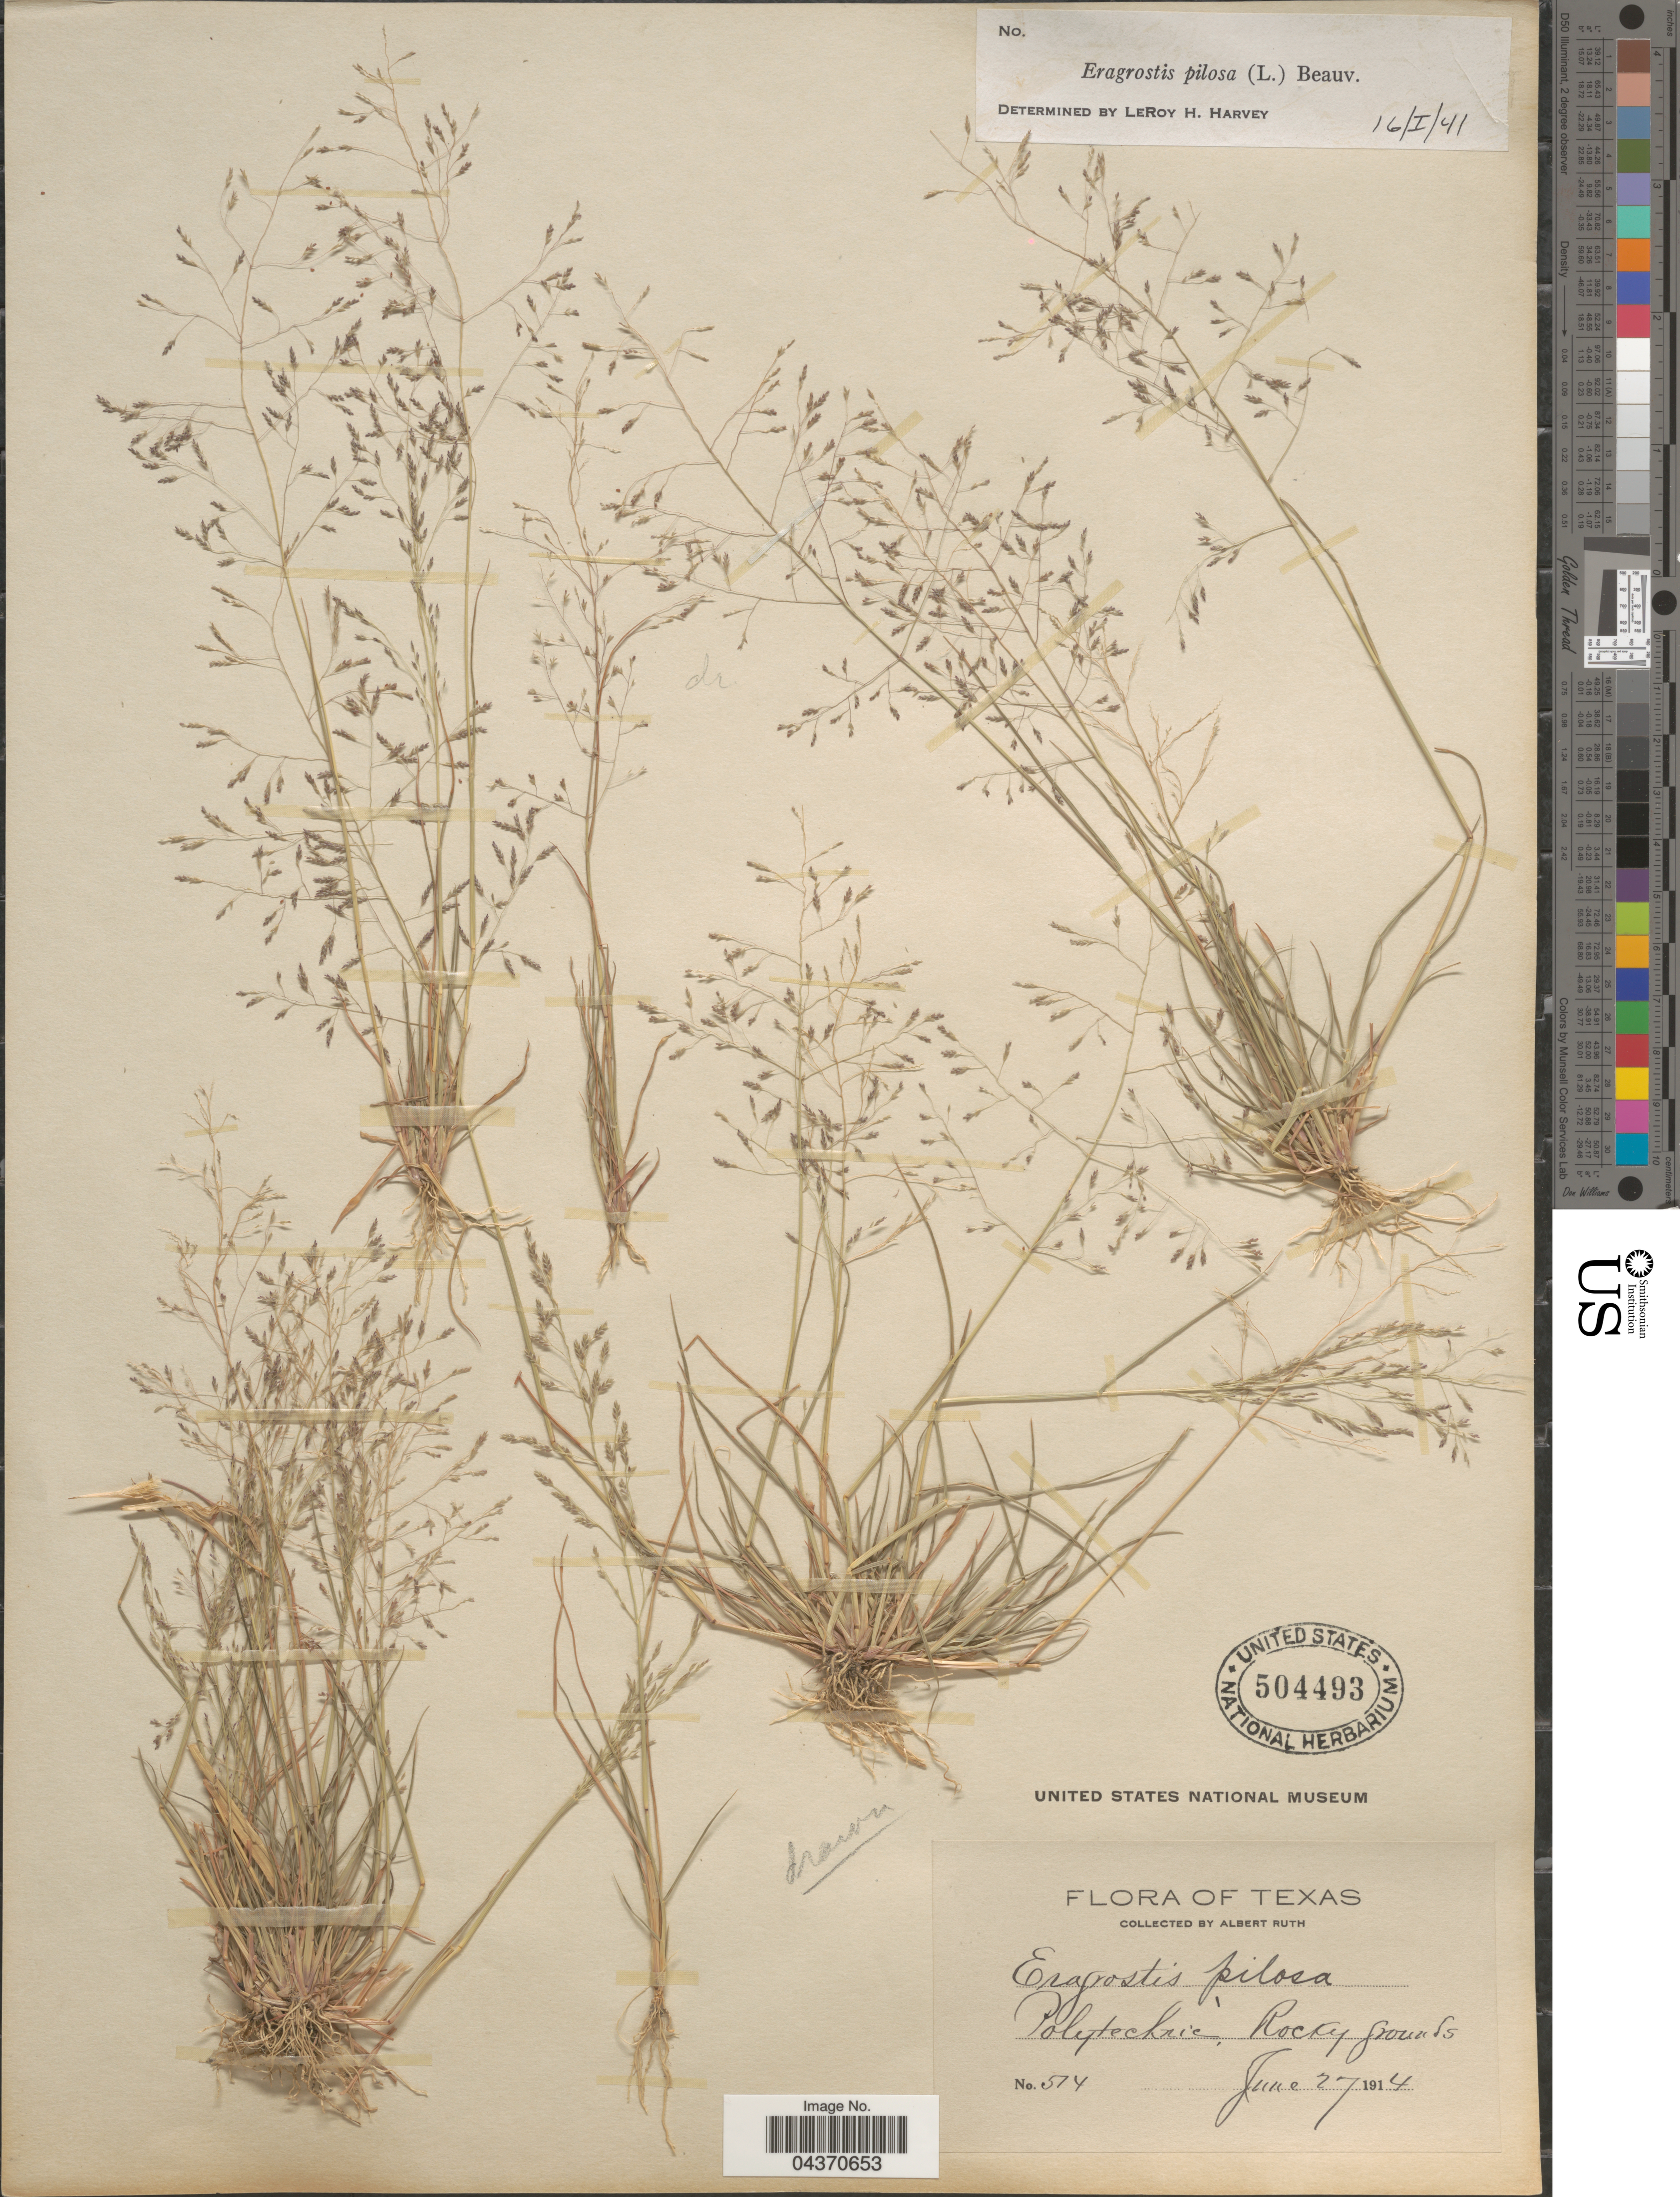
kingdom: Plantae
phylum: Tracheophyta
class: Liliopsida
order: Poales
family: Poaceae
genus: Eragrostis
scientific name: Eragrostis pilosa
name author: (L.) P. Beauv.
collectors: A. Ruth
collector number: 514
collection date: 1914-06-27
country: United States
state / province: Texas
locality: Polytechnic. Rocky grounds.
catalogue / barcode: US 504493